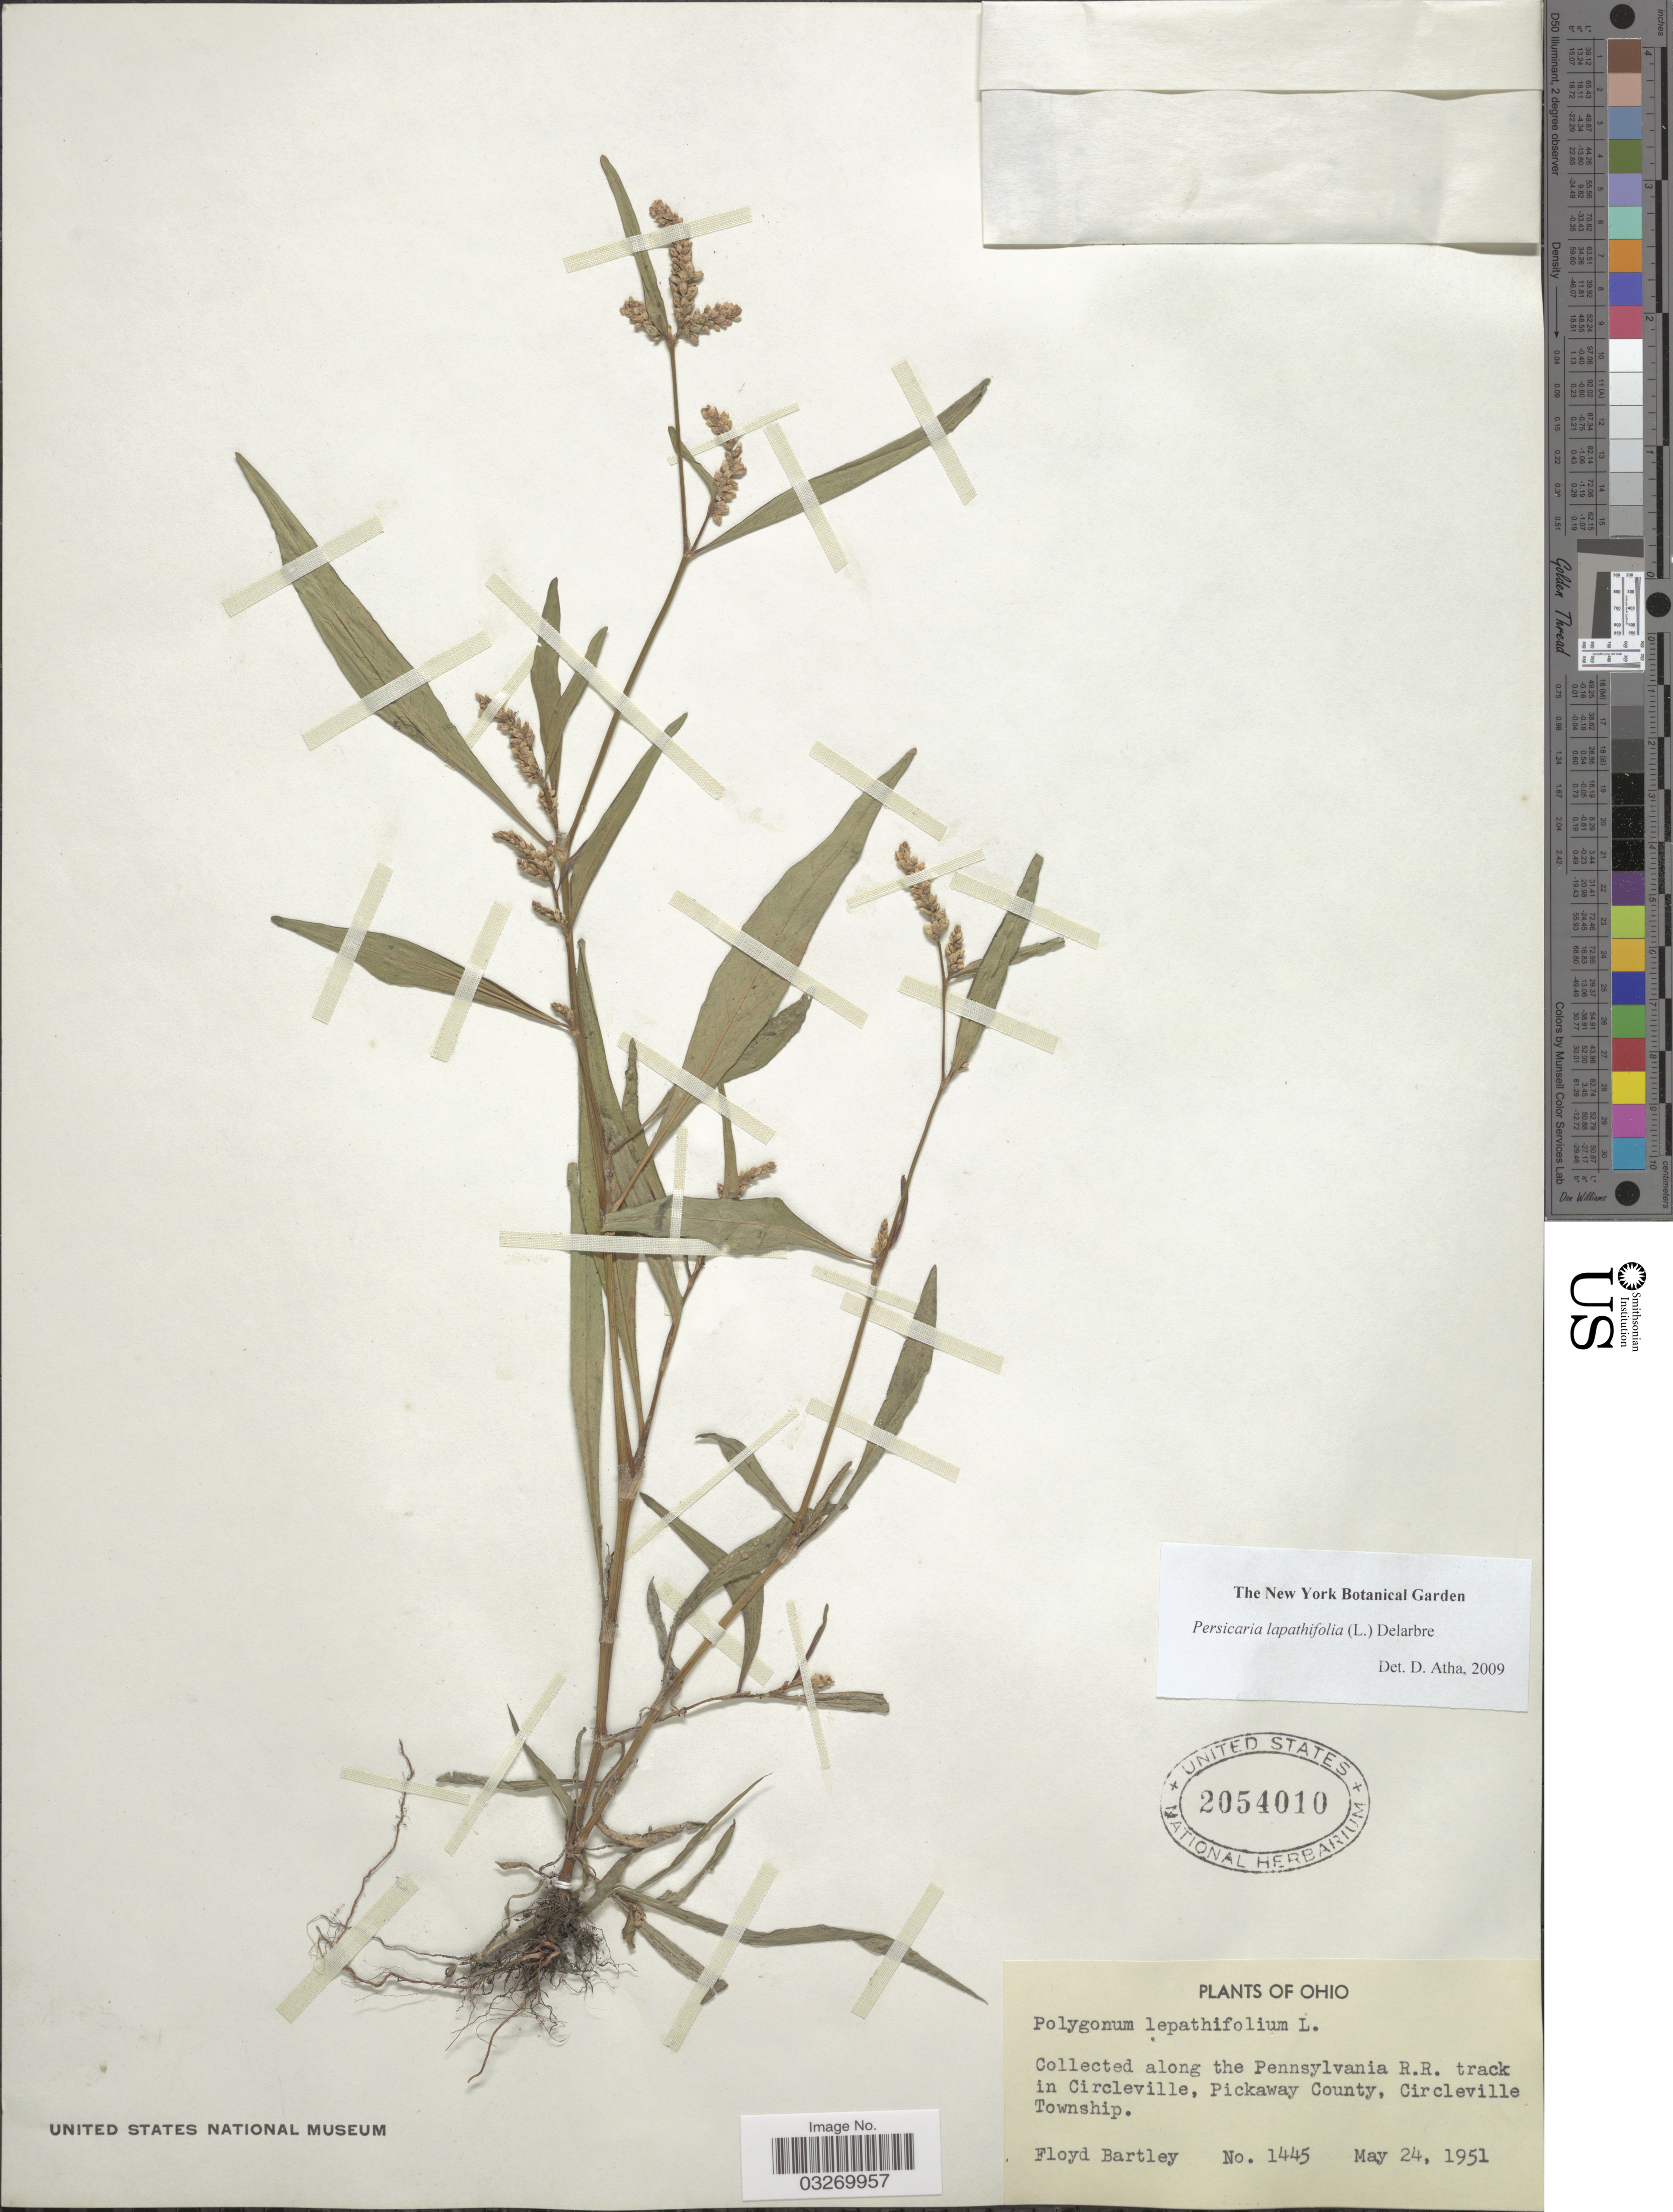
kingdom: Plantae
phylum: Tracheophyta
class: Magnoliopsida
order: Caryophyllales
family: Polygonaceae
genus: Persicaria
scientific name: Persicaria lapathifolia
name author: (L.) Delarbre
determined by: Atha, D. E.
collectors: F. Bartley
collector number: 1445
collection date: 1951-03-24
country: United States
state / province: Ohio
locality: Along the Pennsylvania R.R. track in Circleville, Pickaway County, Circleville Township.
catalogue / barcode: US 2054010